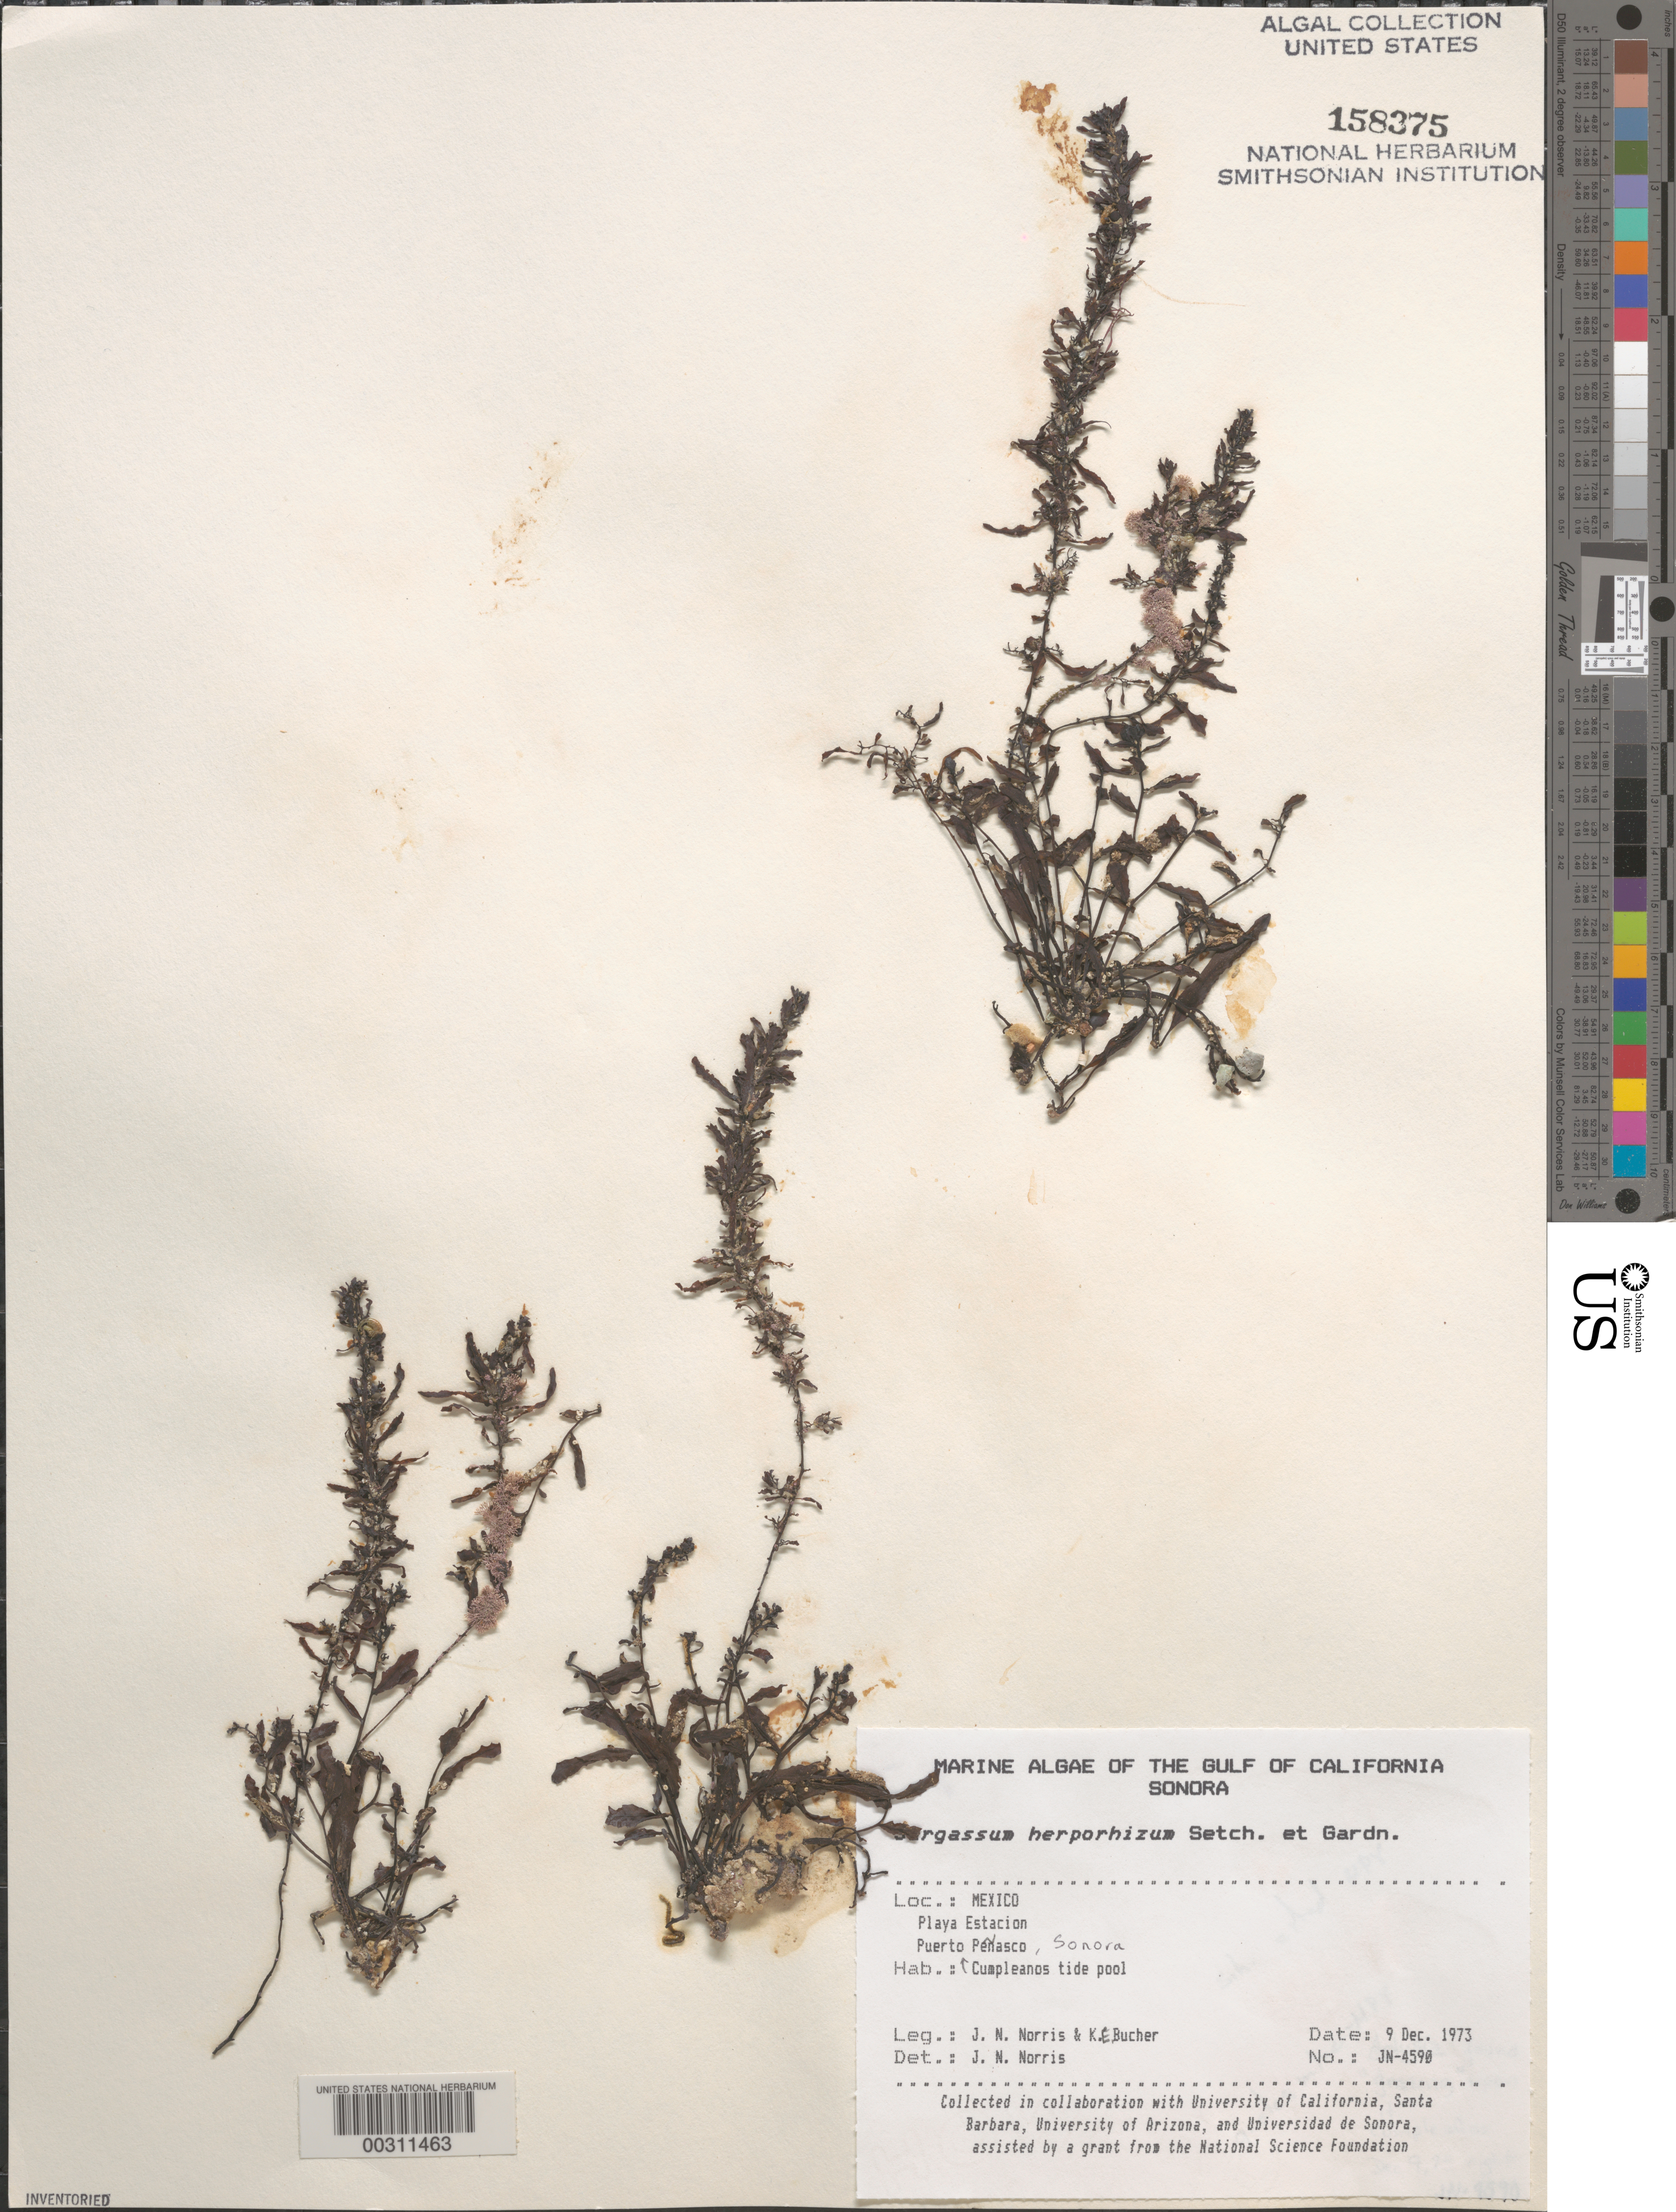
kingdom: Chromista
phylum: Ochrophyta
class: Phaeophyceae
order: Fucales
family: Sargassaceae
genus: Sargassum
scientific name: Sargassum herporhizum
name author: Setch. & N.L. Gardner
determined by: Norris, James N.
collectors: J. N. Norris & K. E. Bucher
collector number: JN-4590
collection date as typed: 09 Dec 1973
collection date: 1973-12-09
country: Mexico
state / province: Sonora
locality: Playa Estacion, Puerto Penasco, Cumpleanos tide pool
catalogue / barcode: US 158375